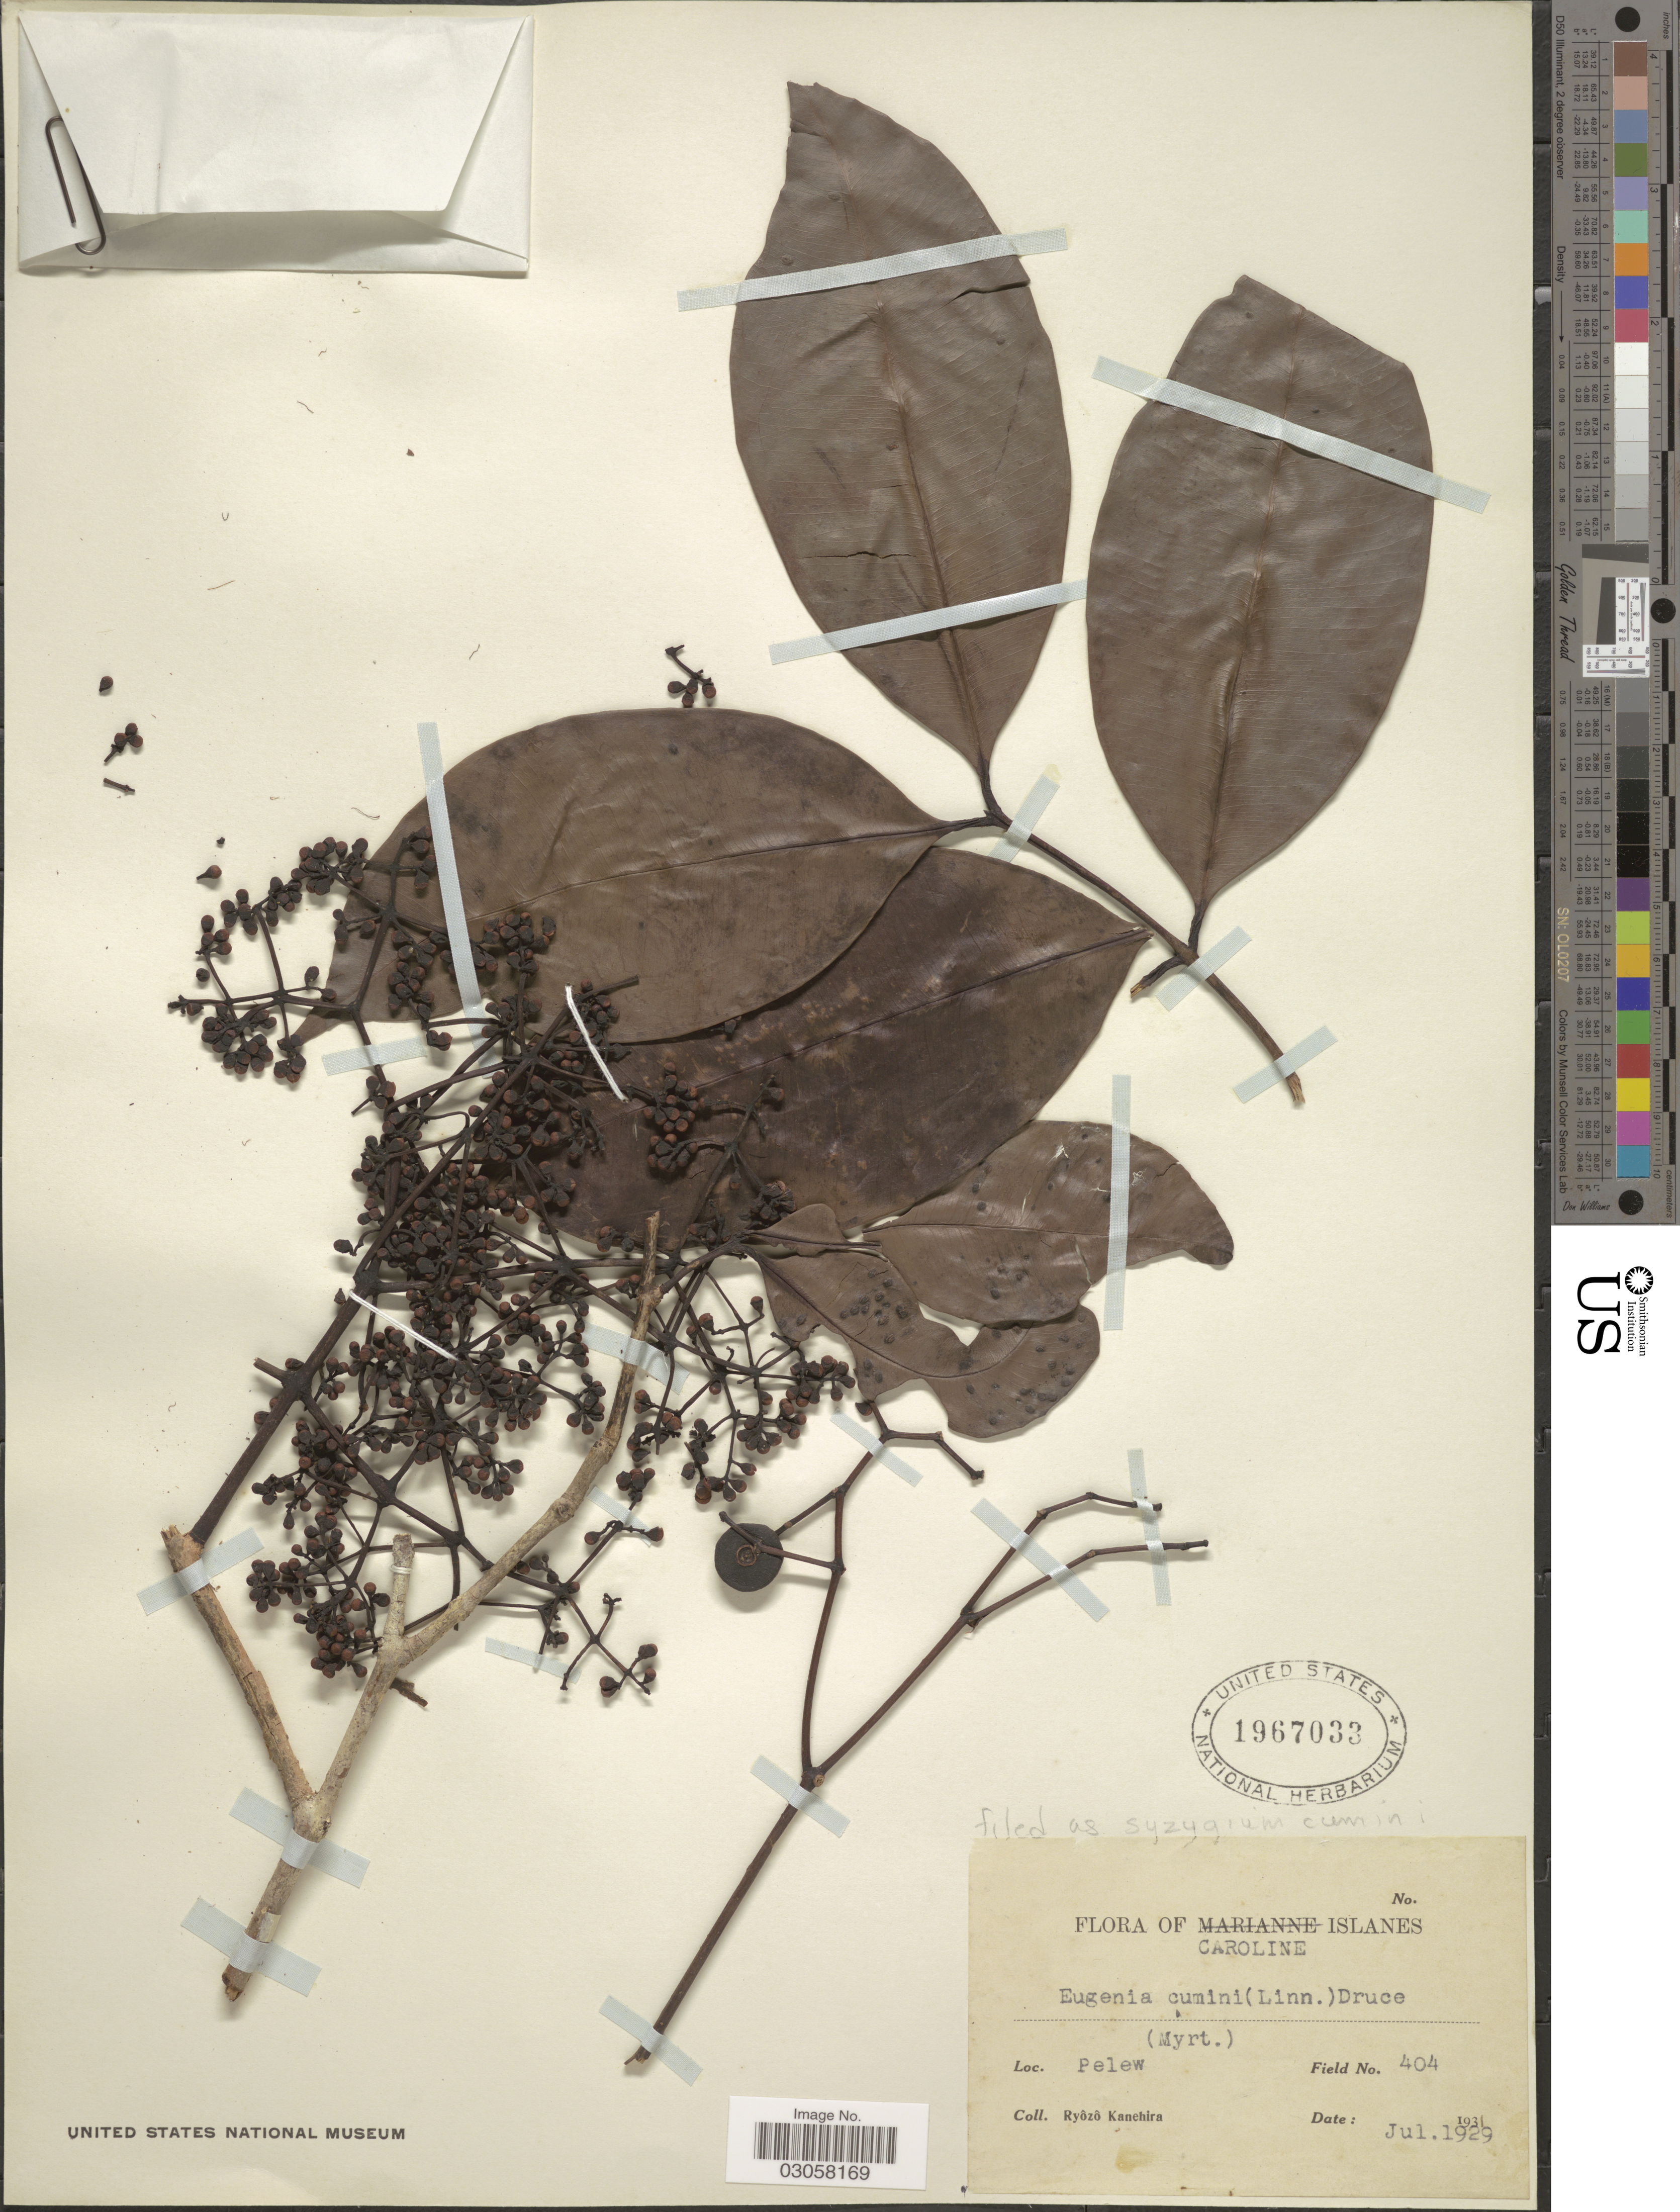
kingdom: Plantae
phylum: Tracheophyta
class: Magnoliopsida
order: Myrtales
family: Myrtaceae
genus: Syzygium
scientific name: Syzygium cumini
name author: (L.) Skeels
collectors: R. Kanehira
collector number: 404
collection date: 1929-07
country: Palau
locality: Caroline Islanes. Pelew.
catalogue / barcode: US 1967033